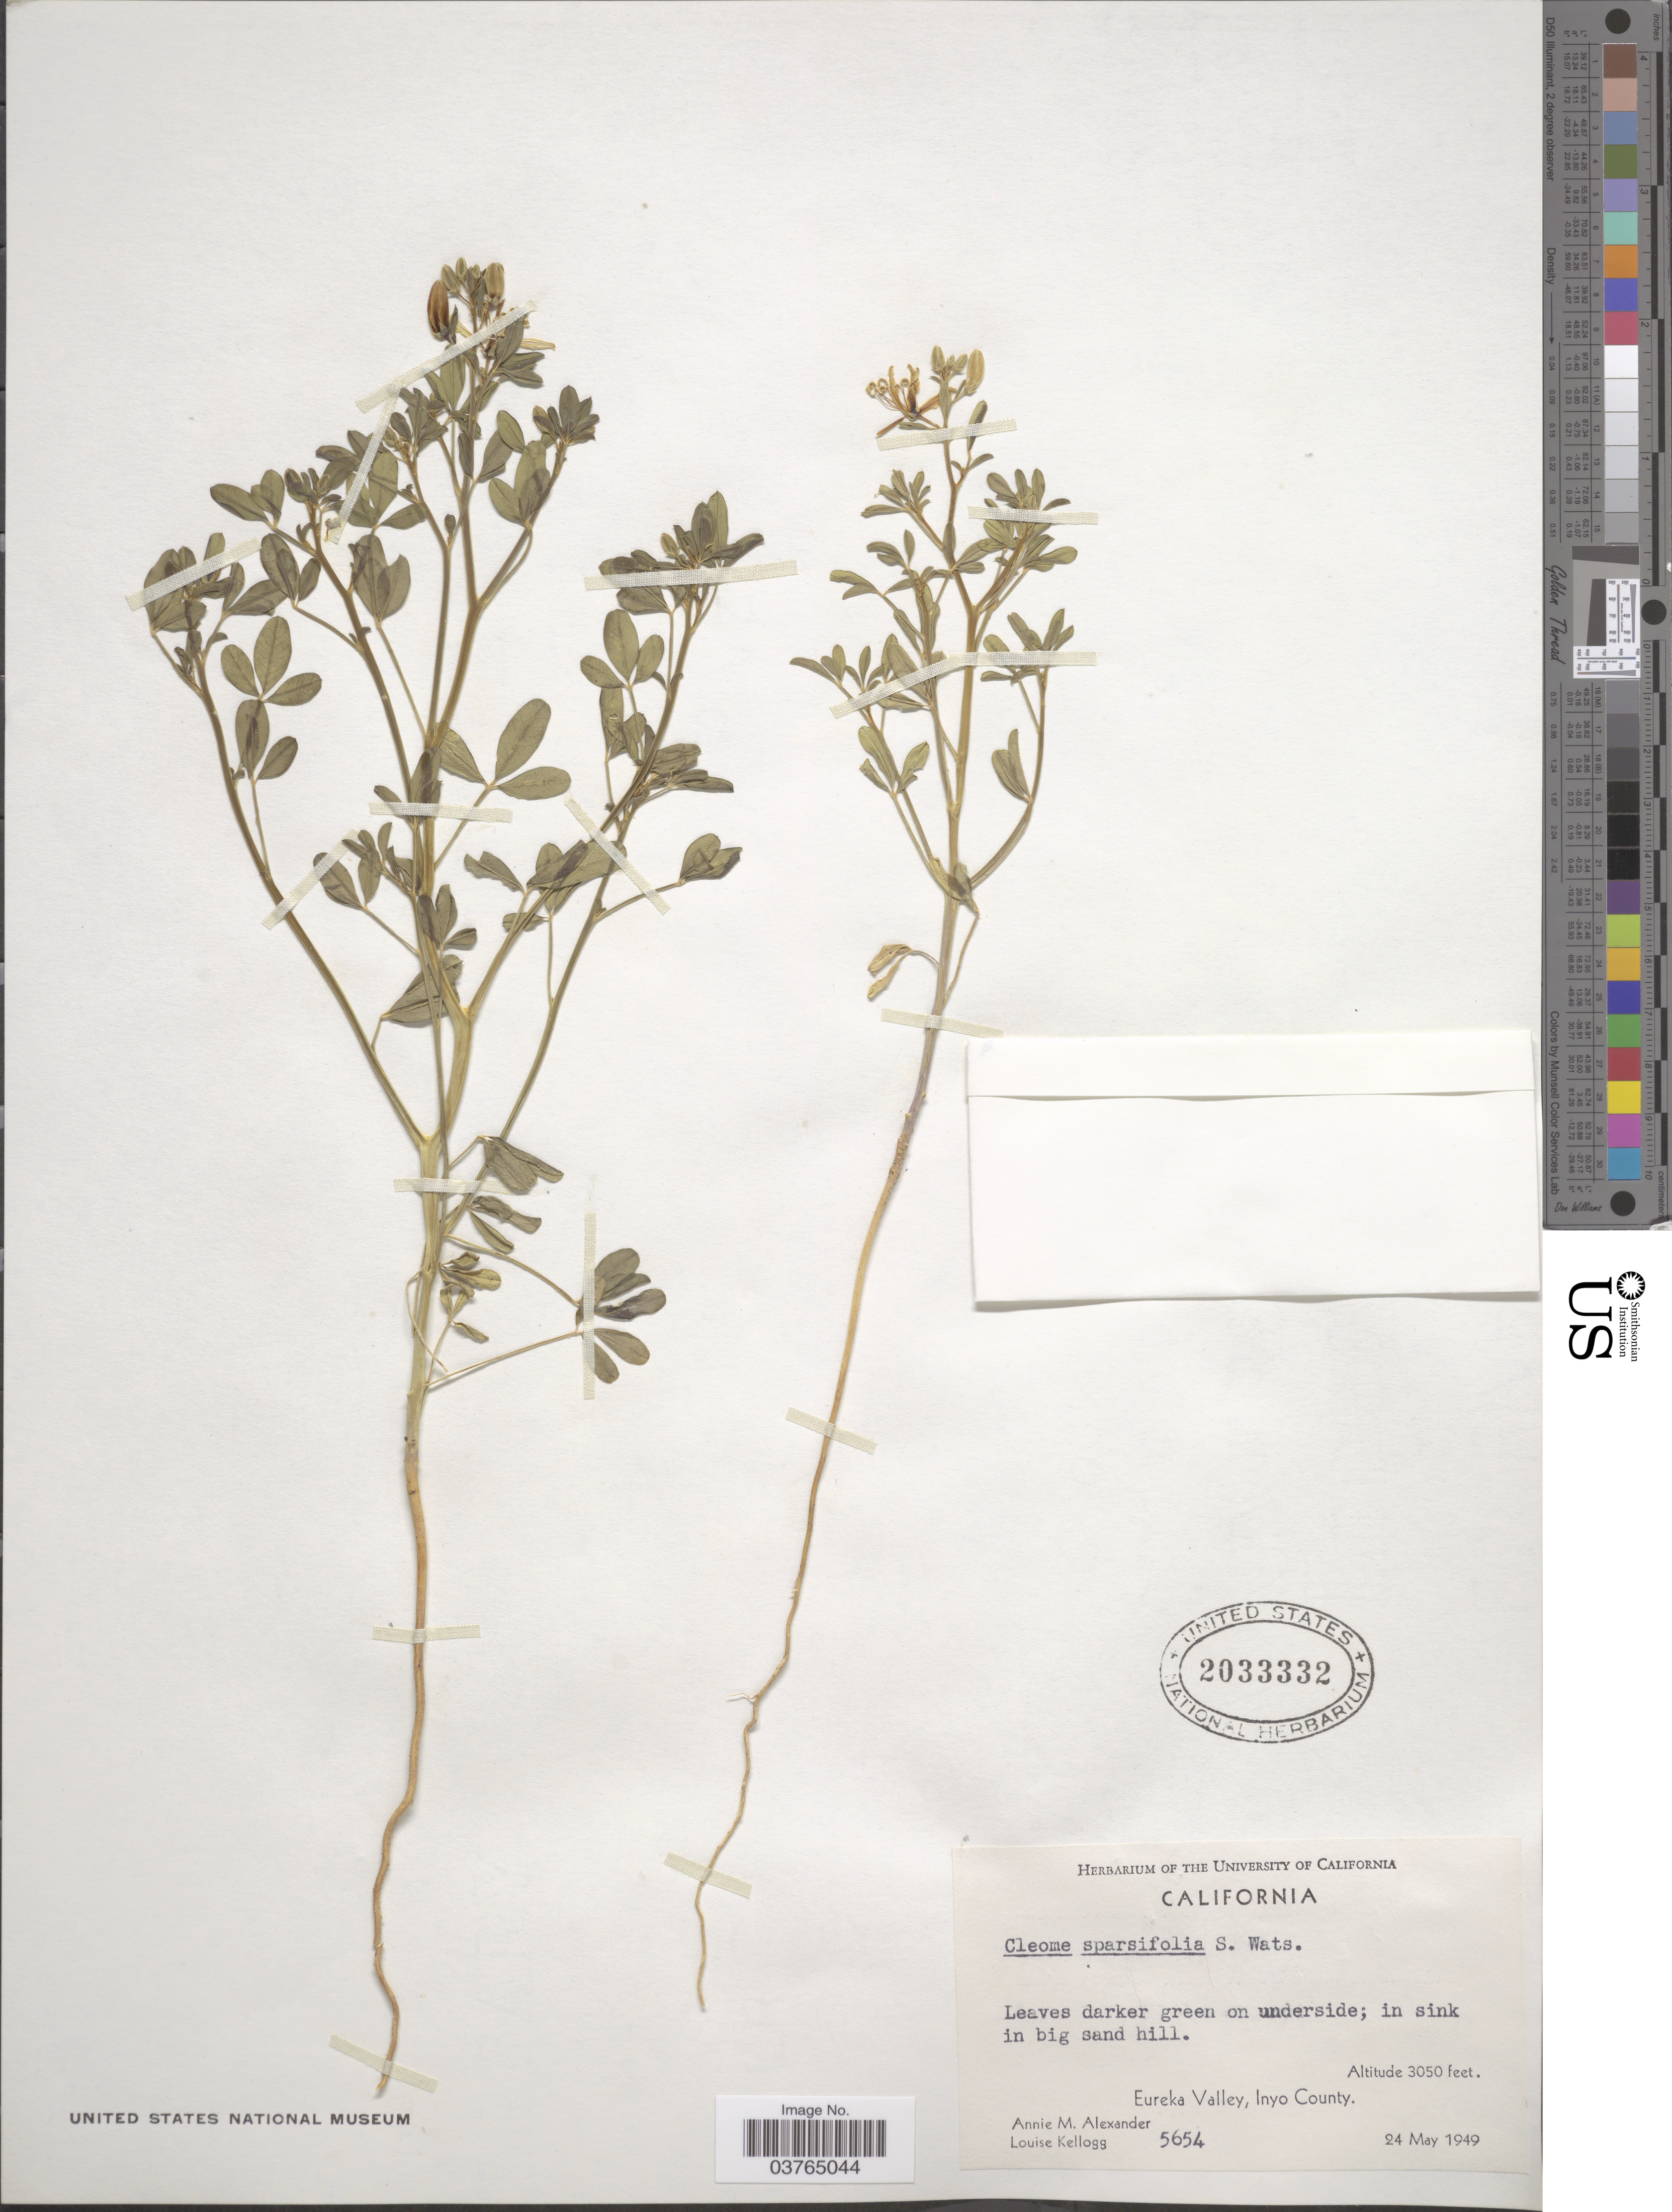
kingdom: Plantae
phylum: Tracheophyta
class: Magnoliopsida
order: Brassicales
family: Cleomaceae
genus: Cleomella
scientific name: Cleomella sparsifolia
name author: (S. Watson) J.C. Hall & Roalson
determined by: Strong, M. T., (US), Smithsonian Institution - National Museum of Natural History (UNITED STATES)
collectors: A. M. Alexander & L. Kellogg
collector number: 5654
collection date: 1949-05-24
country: United States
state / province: California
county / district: Inyo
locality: Eureka Valley, Inyo County.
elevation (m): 930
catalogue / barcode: US 2033332